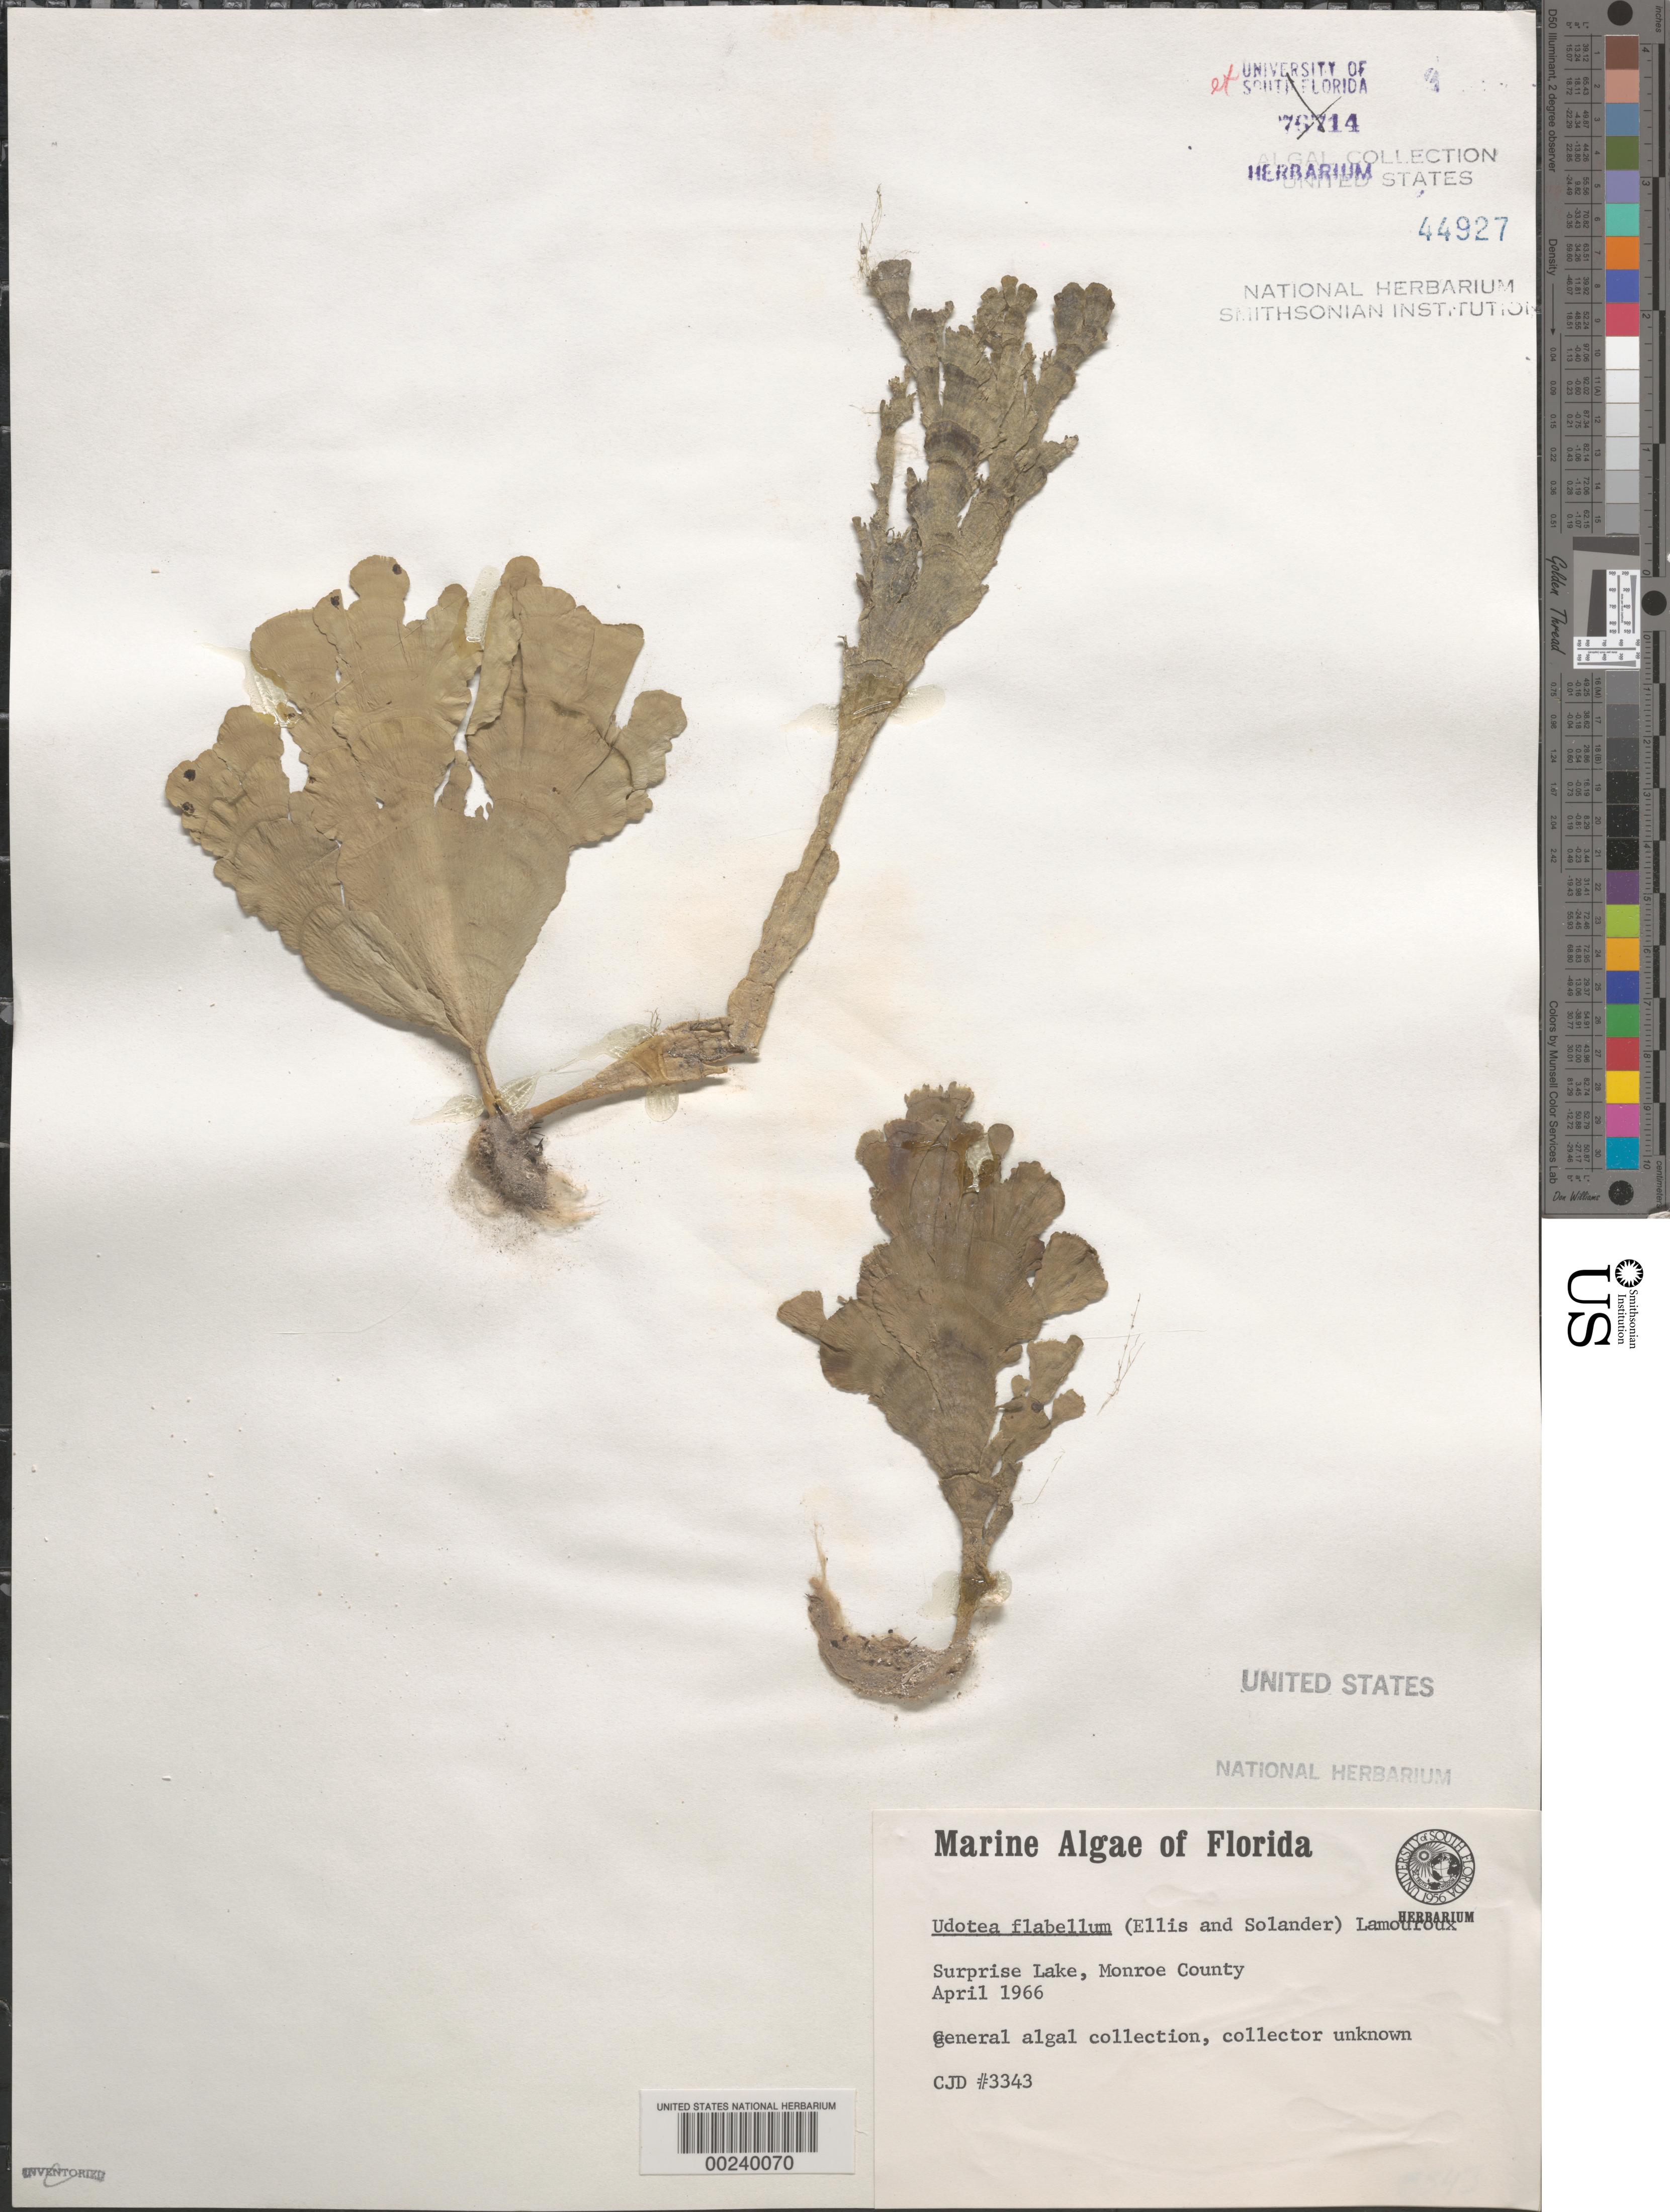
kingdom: Plantae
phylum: Chlorophyta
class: Ulvophyceae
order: Bryopsidales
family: Udoteaceae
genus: Udotea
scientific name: Udotea flabellum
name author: (J. Ellis & Sol.) M. Howe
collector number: CJD 3343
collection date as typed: Apr 1966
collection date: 1966-04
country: United States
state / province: Florida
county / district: Monroe County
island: Key Largo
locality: Lake Surprise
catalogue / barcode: US 44927